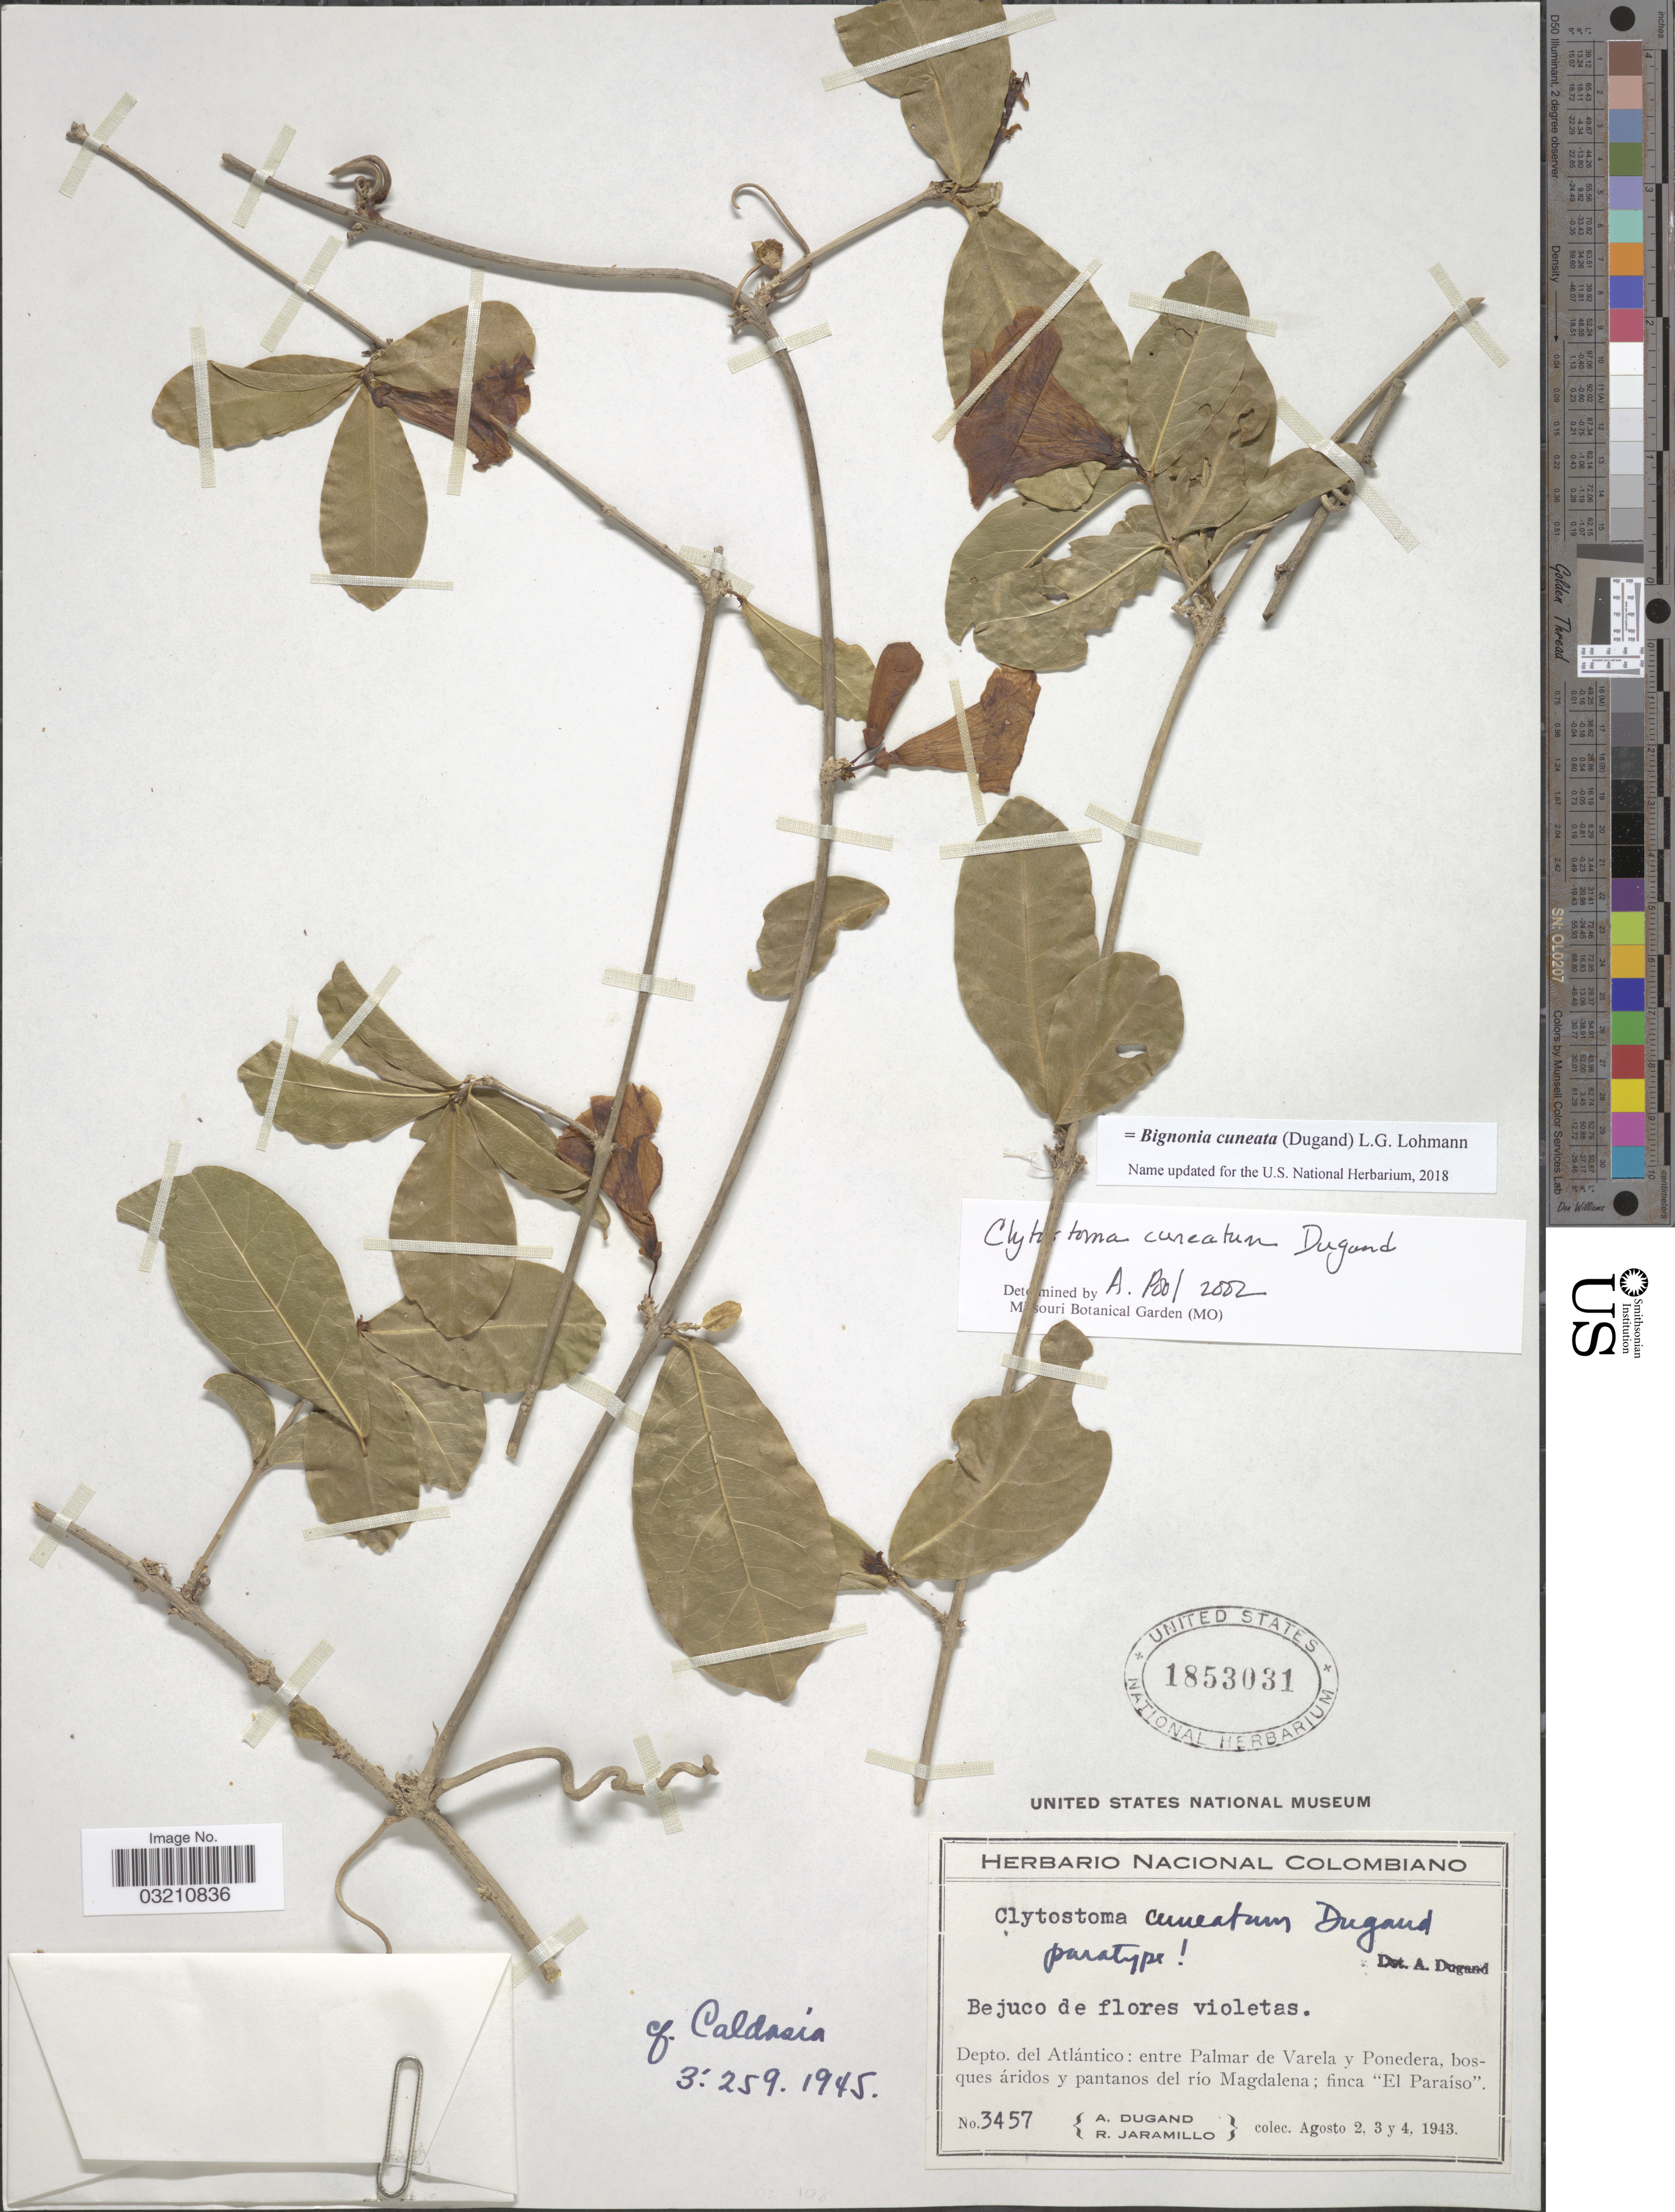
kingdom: Plantae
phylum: Tracheophyta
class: Magnoliopsida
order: Lamiales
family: Bignoniaceae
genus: Bignonia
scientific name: Bignonia cuneata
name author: (Dugand G.) L.G. Lohmann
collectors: A. Dugand & R. Jaramillo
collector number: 3457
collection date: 1943-08-02/1943-08-04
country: Colombia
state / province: Atlántico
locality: Depto. del Atlántico: entre Palmar de Varela y Ponedera, bosques áridos y pantanos del río Magdalena; finca "El Paraíso".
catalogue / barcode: US 1853031